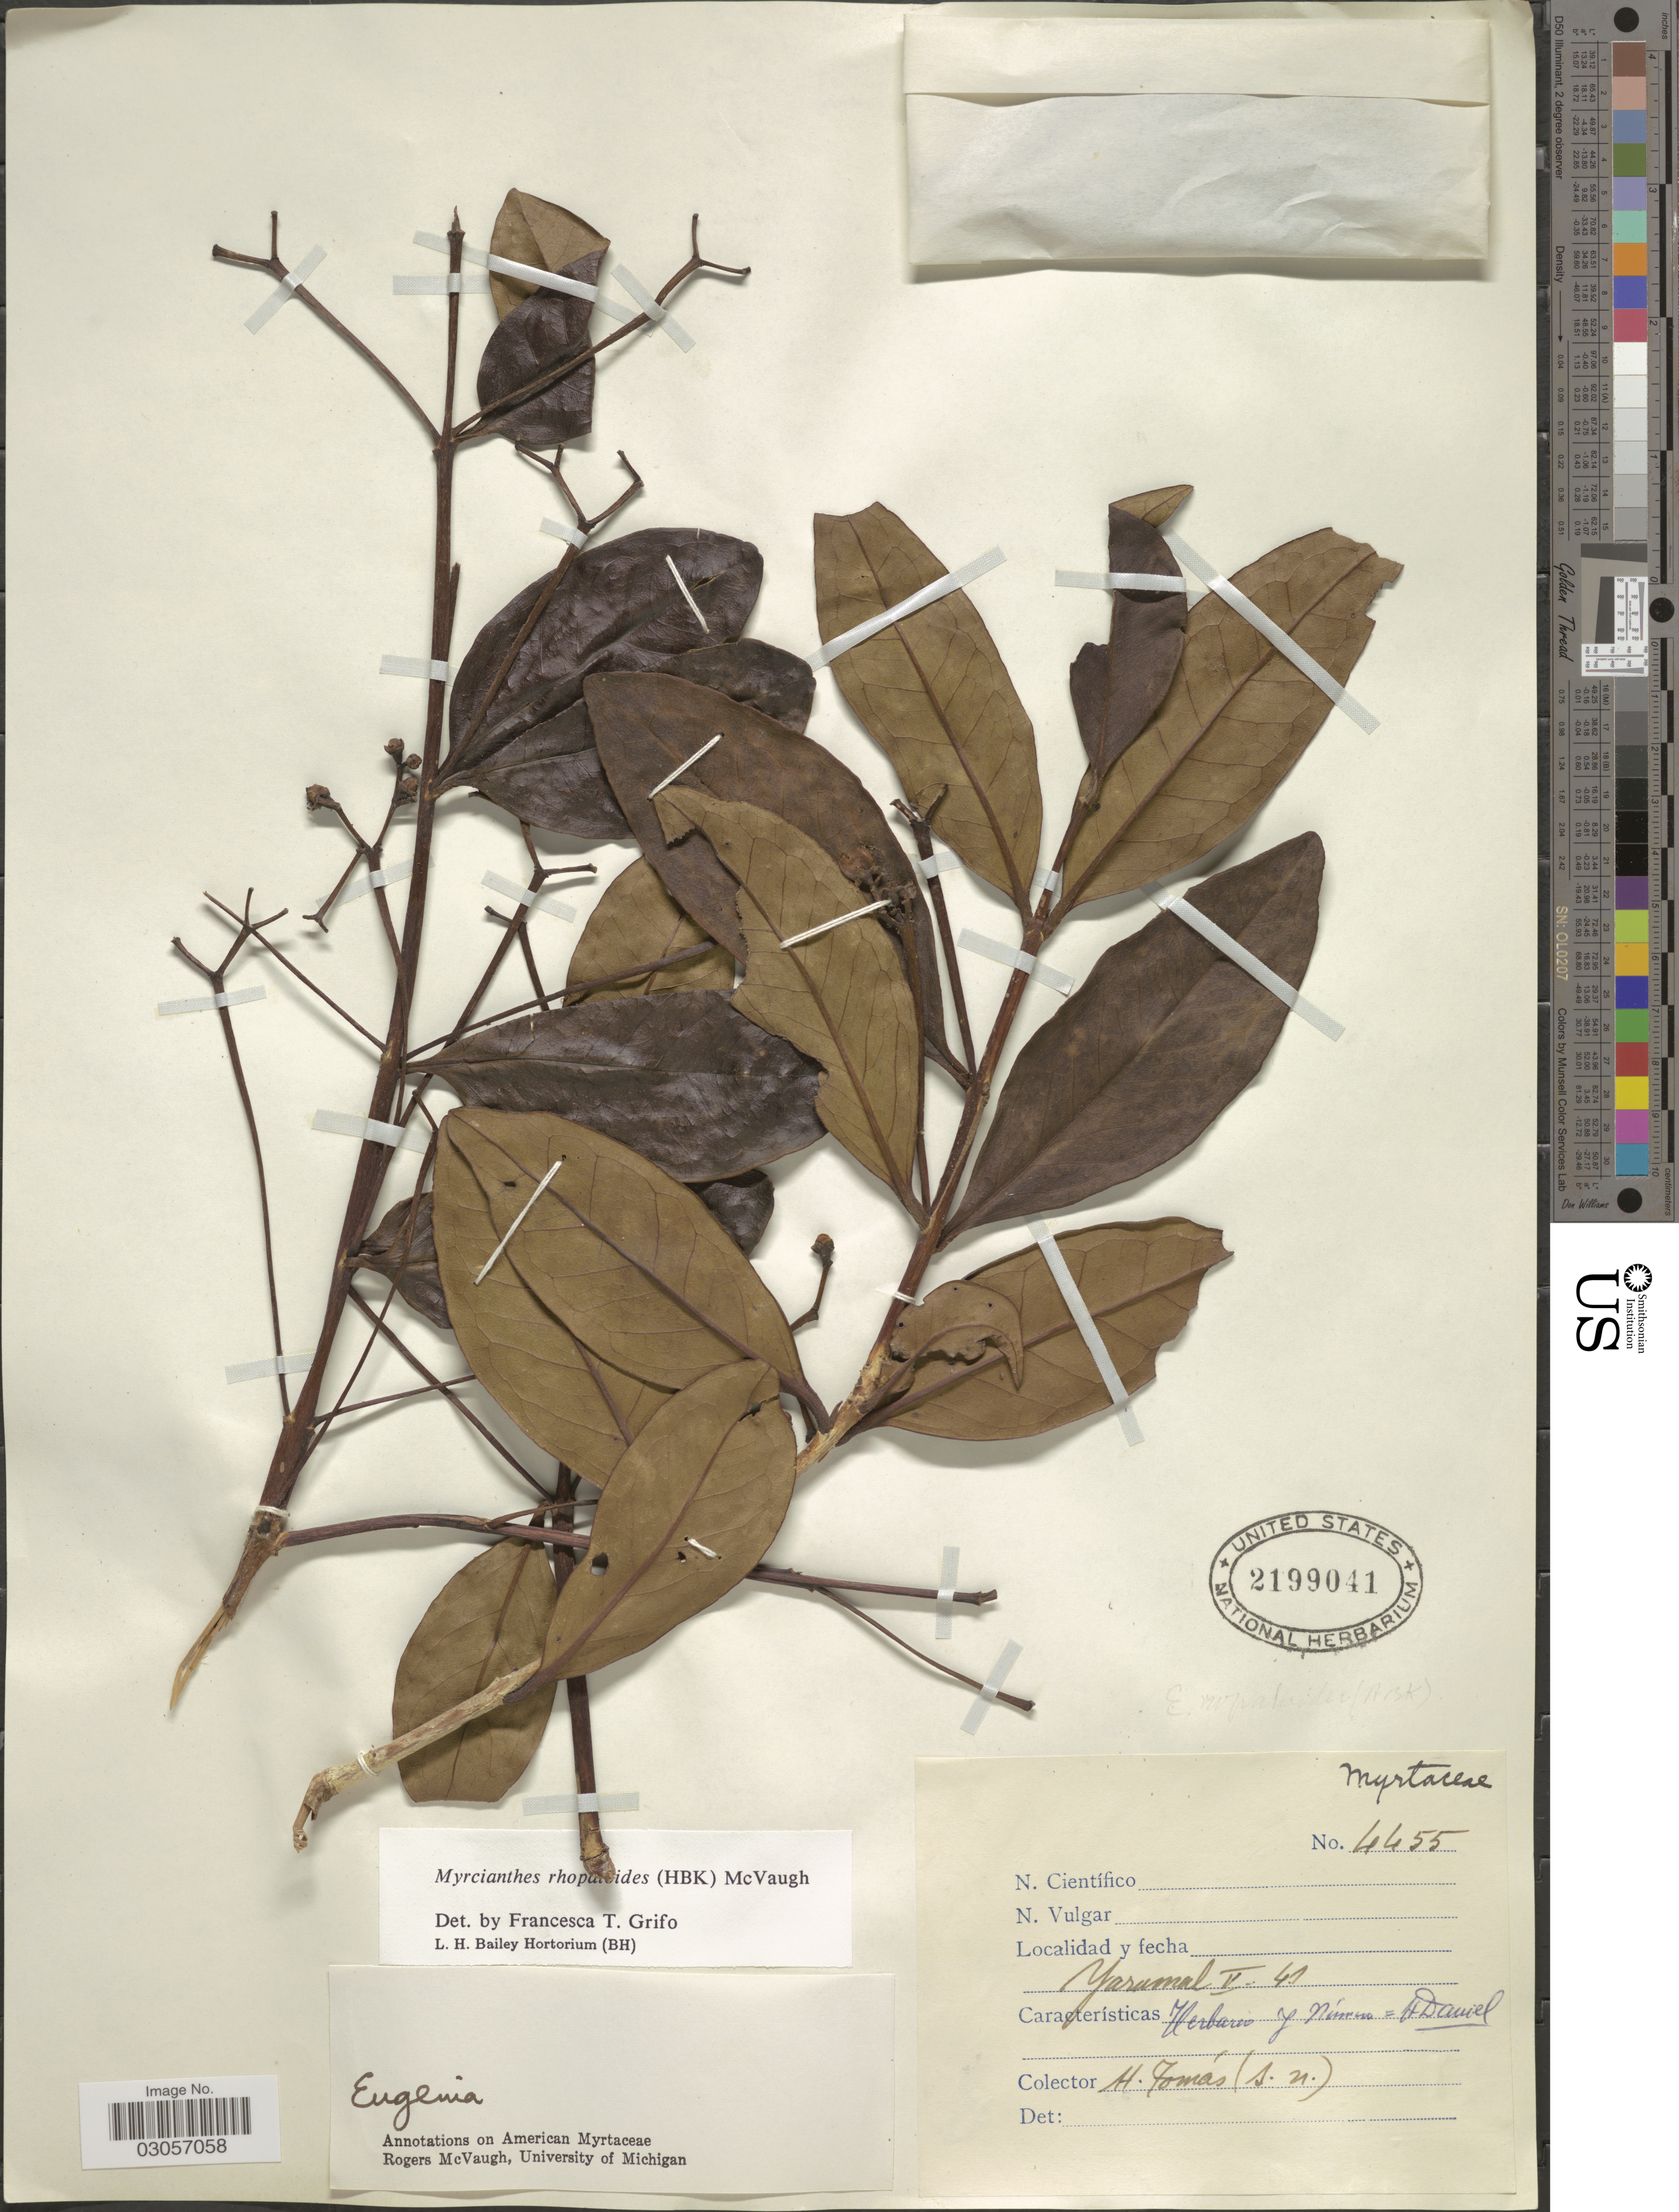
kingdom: Plantae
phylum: Tracheophyta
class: Magnoliopsida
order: Myrtales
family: Myrtaceae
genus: Myrcianthes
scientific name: Myrcianthes rhopaloides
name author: (Kunth) McVaugh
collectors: H. Tomas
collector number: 4455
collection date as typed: Transcribed d/m/y: /5/41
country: Colombia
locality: Yarumal.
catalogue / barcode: US 2199041